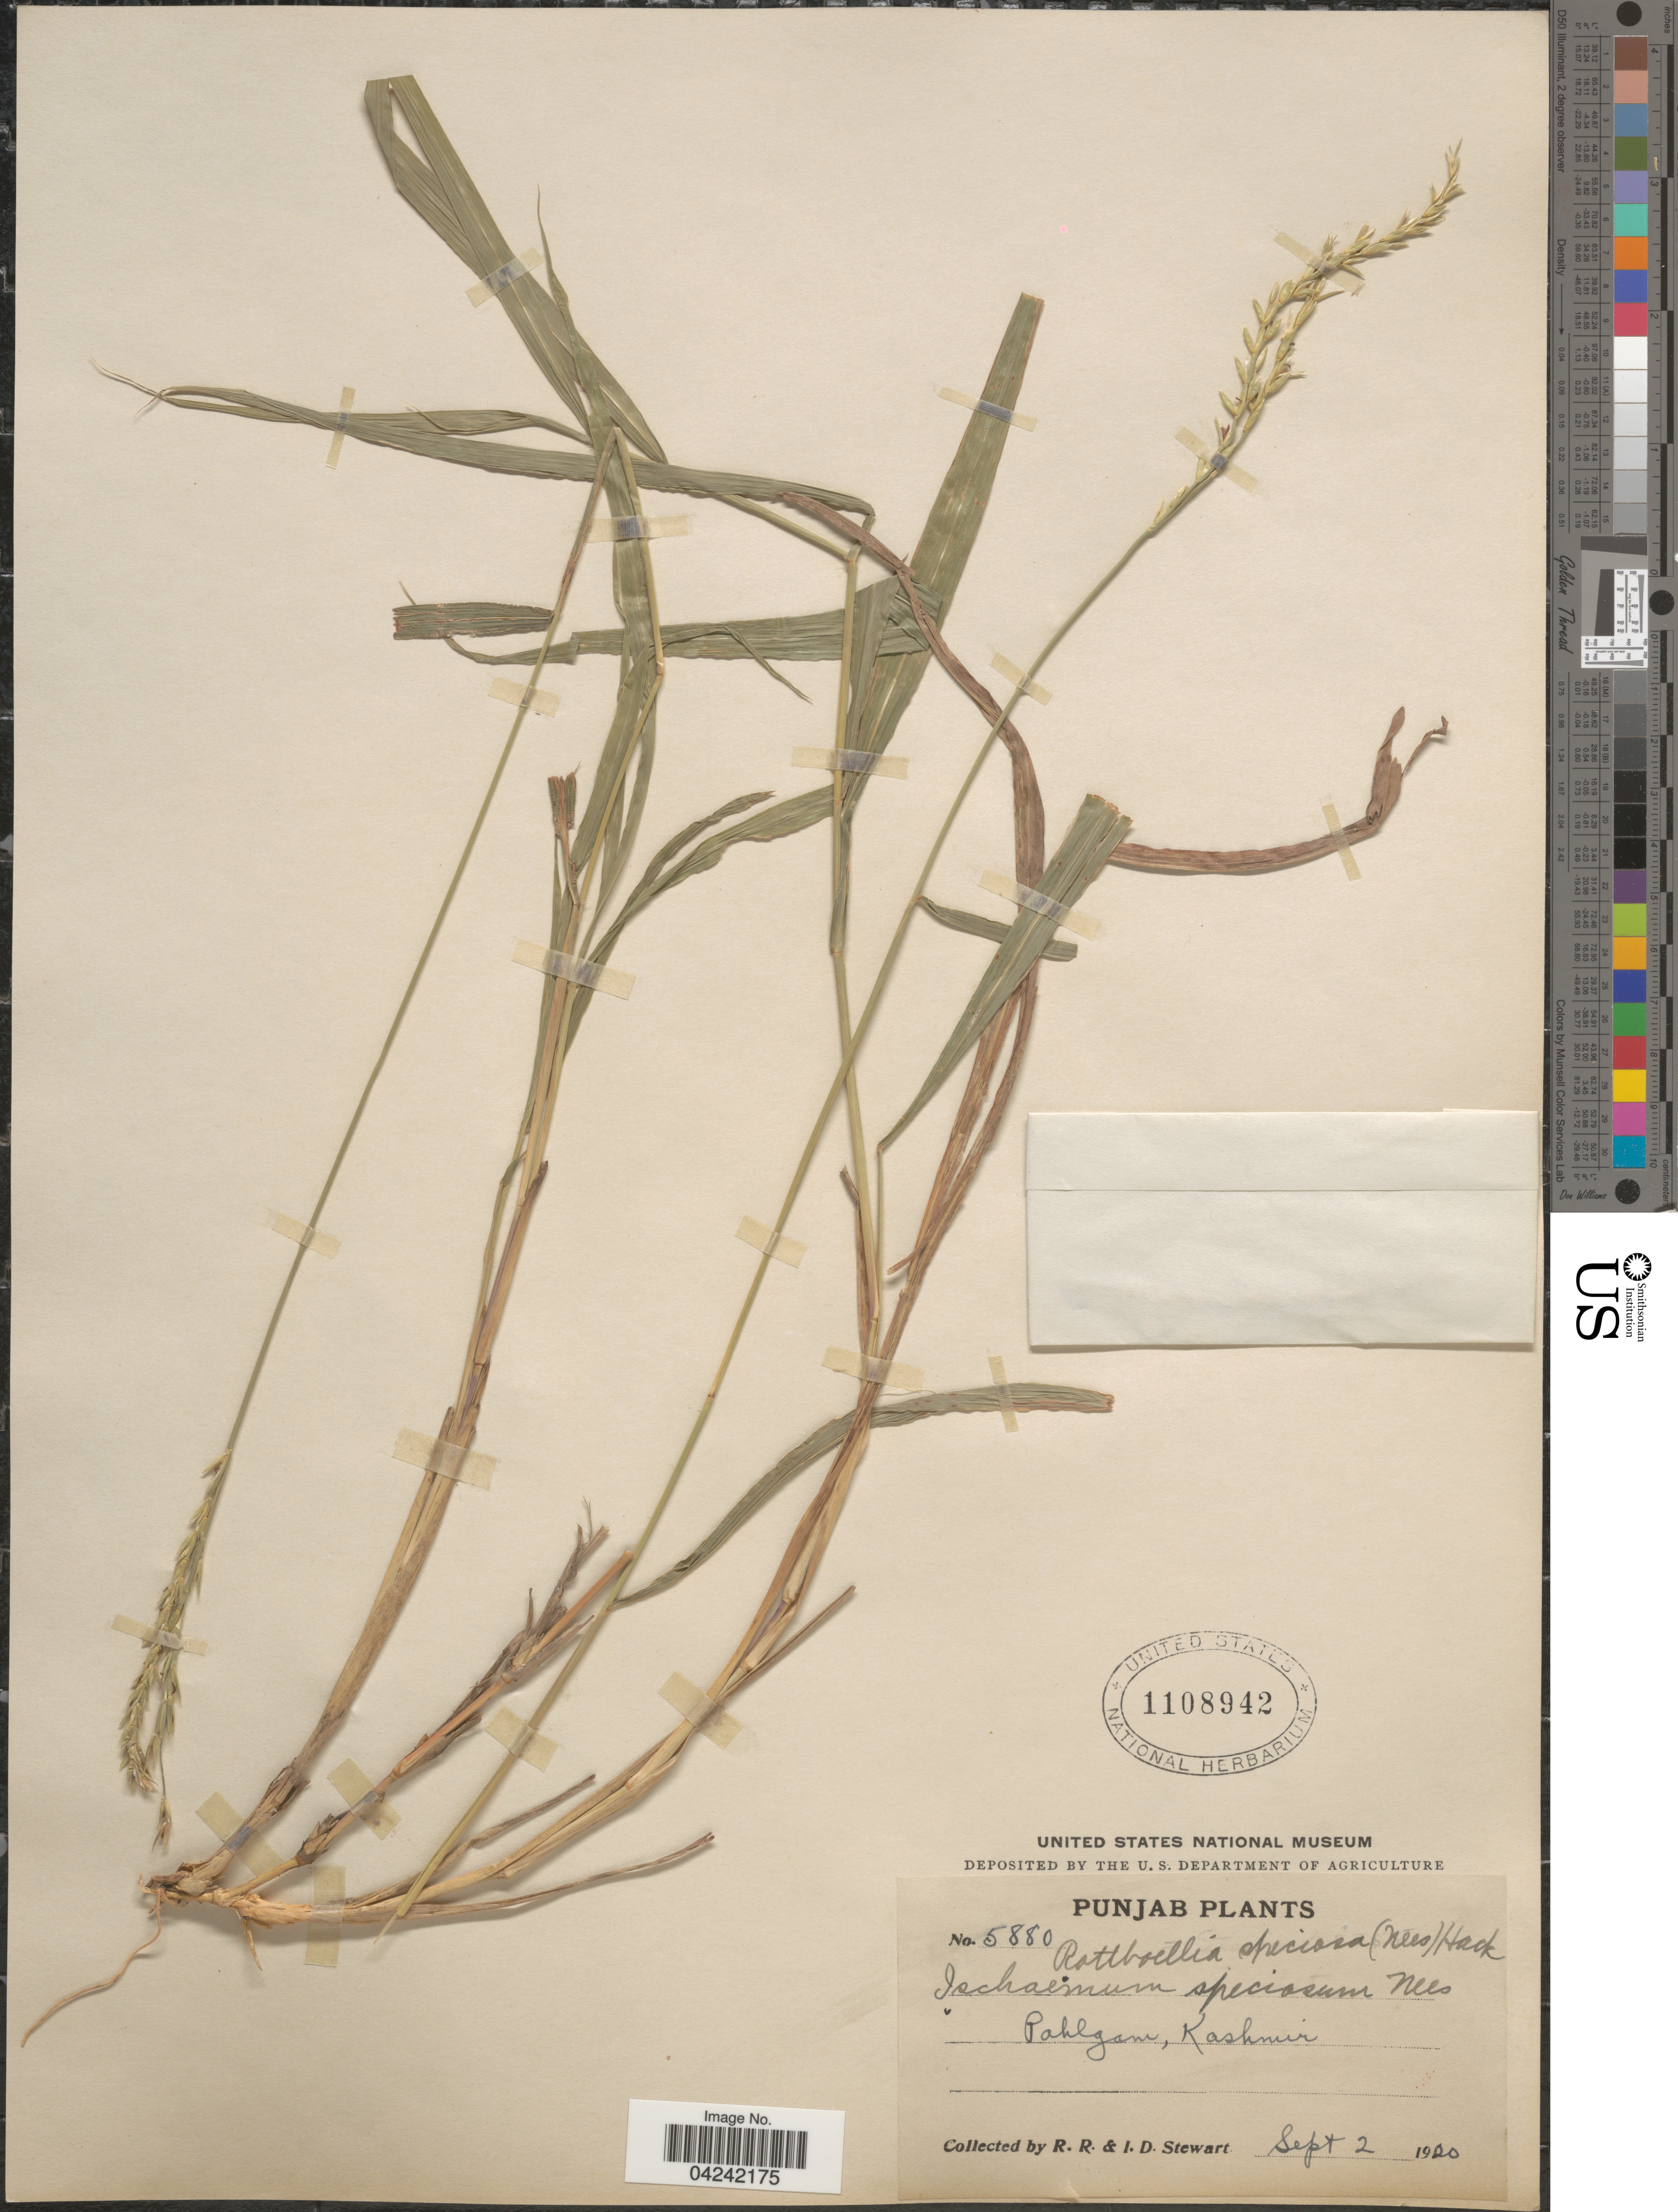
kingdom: Plantae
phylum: Tracheophyta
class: Liliopsida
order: Poales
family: Poaceae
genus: Phacelurus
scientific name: Phacelurus speciosus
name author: (Steud.) C. E. Hubb.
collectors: R. Stewart & I. Stewart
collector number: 5880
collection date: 1920-09-02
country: India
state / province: Punjab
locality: Pahlgam, Kashmir.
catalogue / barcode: US 1108942